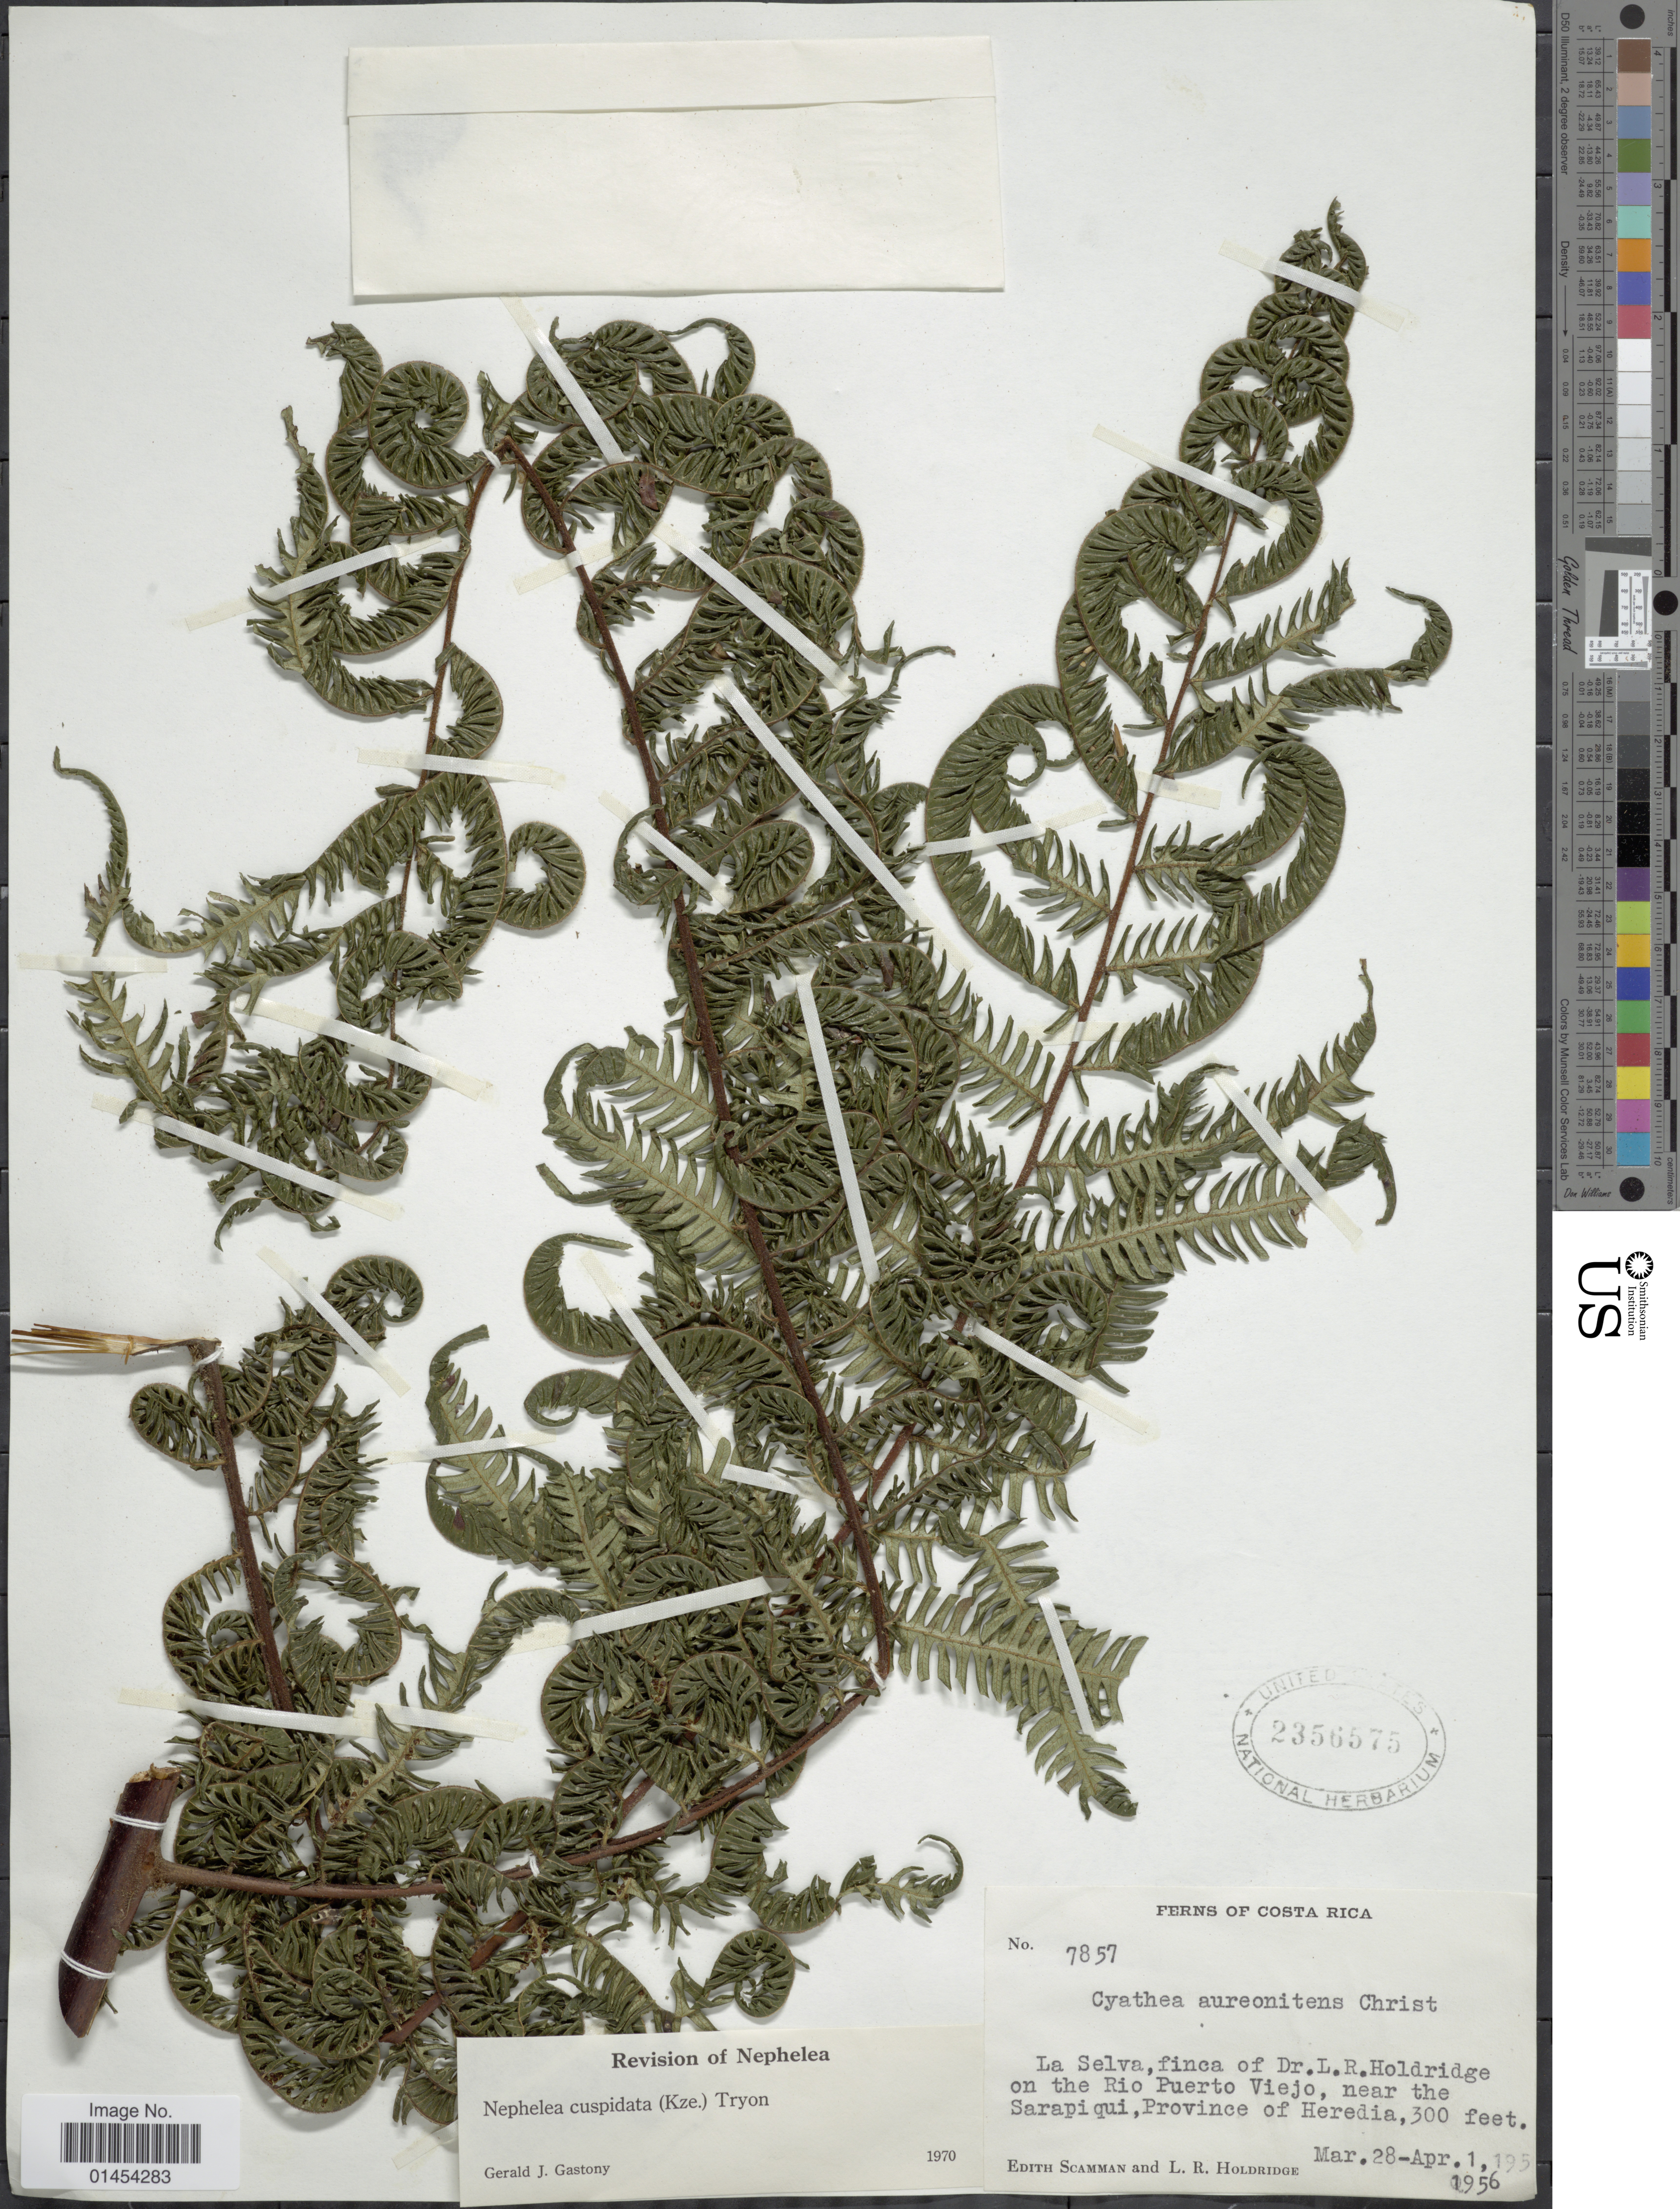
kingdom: Plantae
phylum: Tracheophyta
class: Polypodiopsida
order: Cyatheales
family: Cyatheaceae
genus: Alsophila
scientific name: Alsophila cuspidata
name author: (Kunze) D.S. Conant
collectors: E. Scamman & L. Holdridge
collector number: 7857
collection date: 1956-03-28/1956-04-01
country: Costa Rica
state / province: Heredia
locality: La Selva, finca of Dr. L.R. Holdridge on the Rio Puerto Viejo, near the Sarapiqui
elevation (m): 91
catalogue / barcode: US 2356575